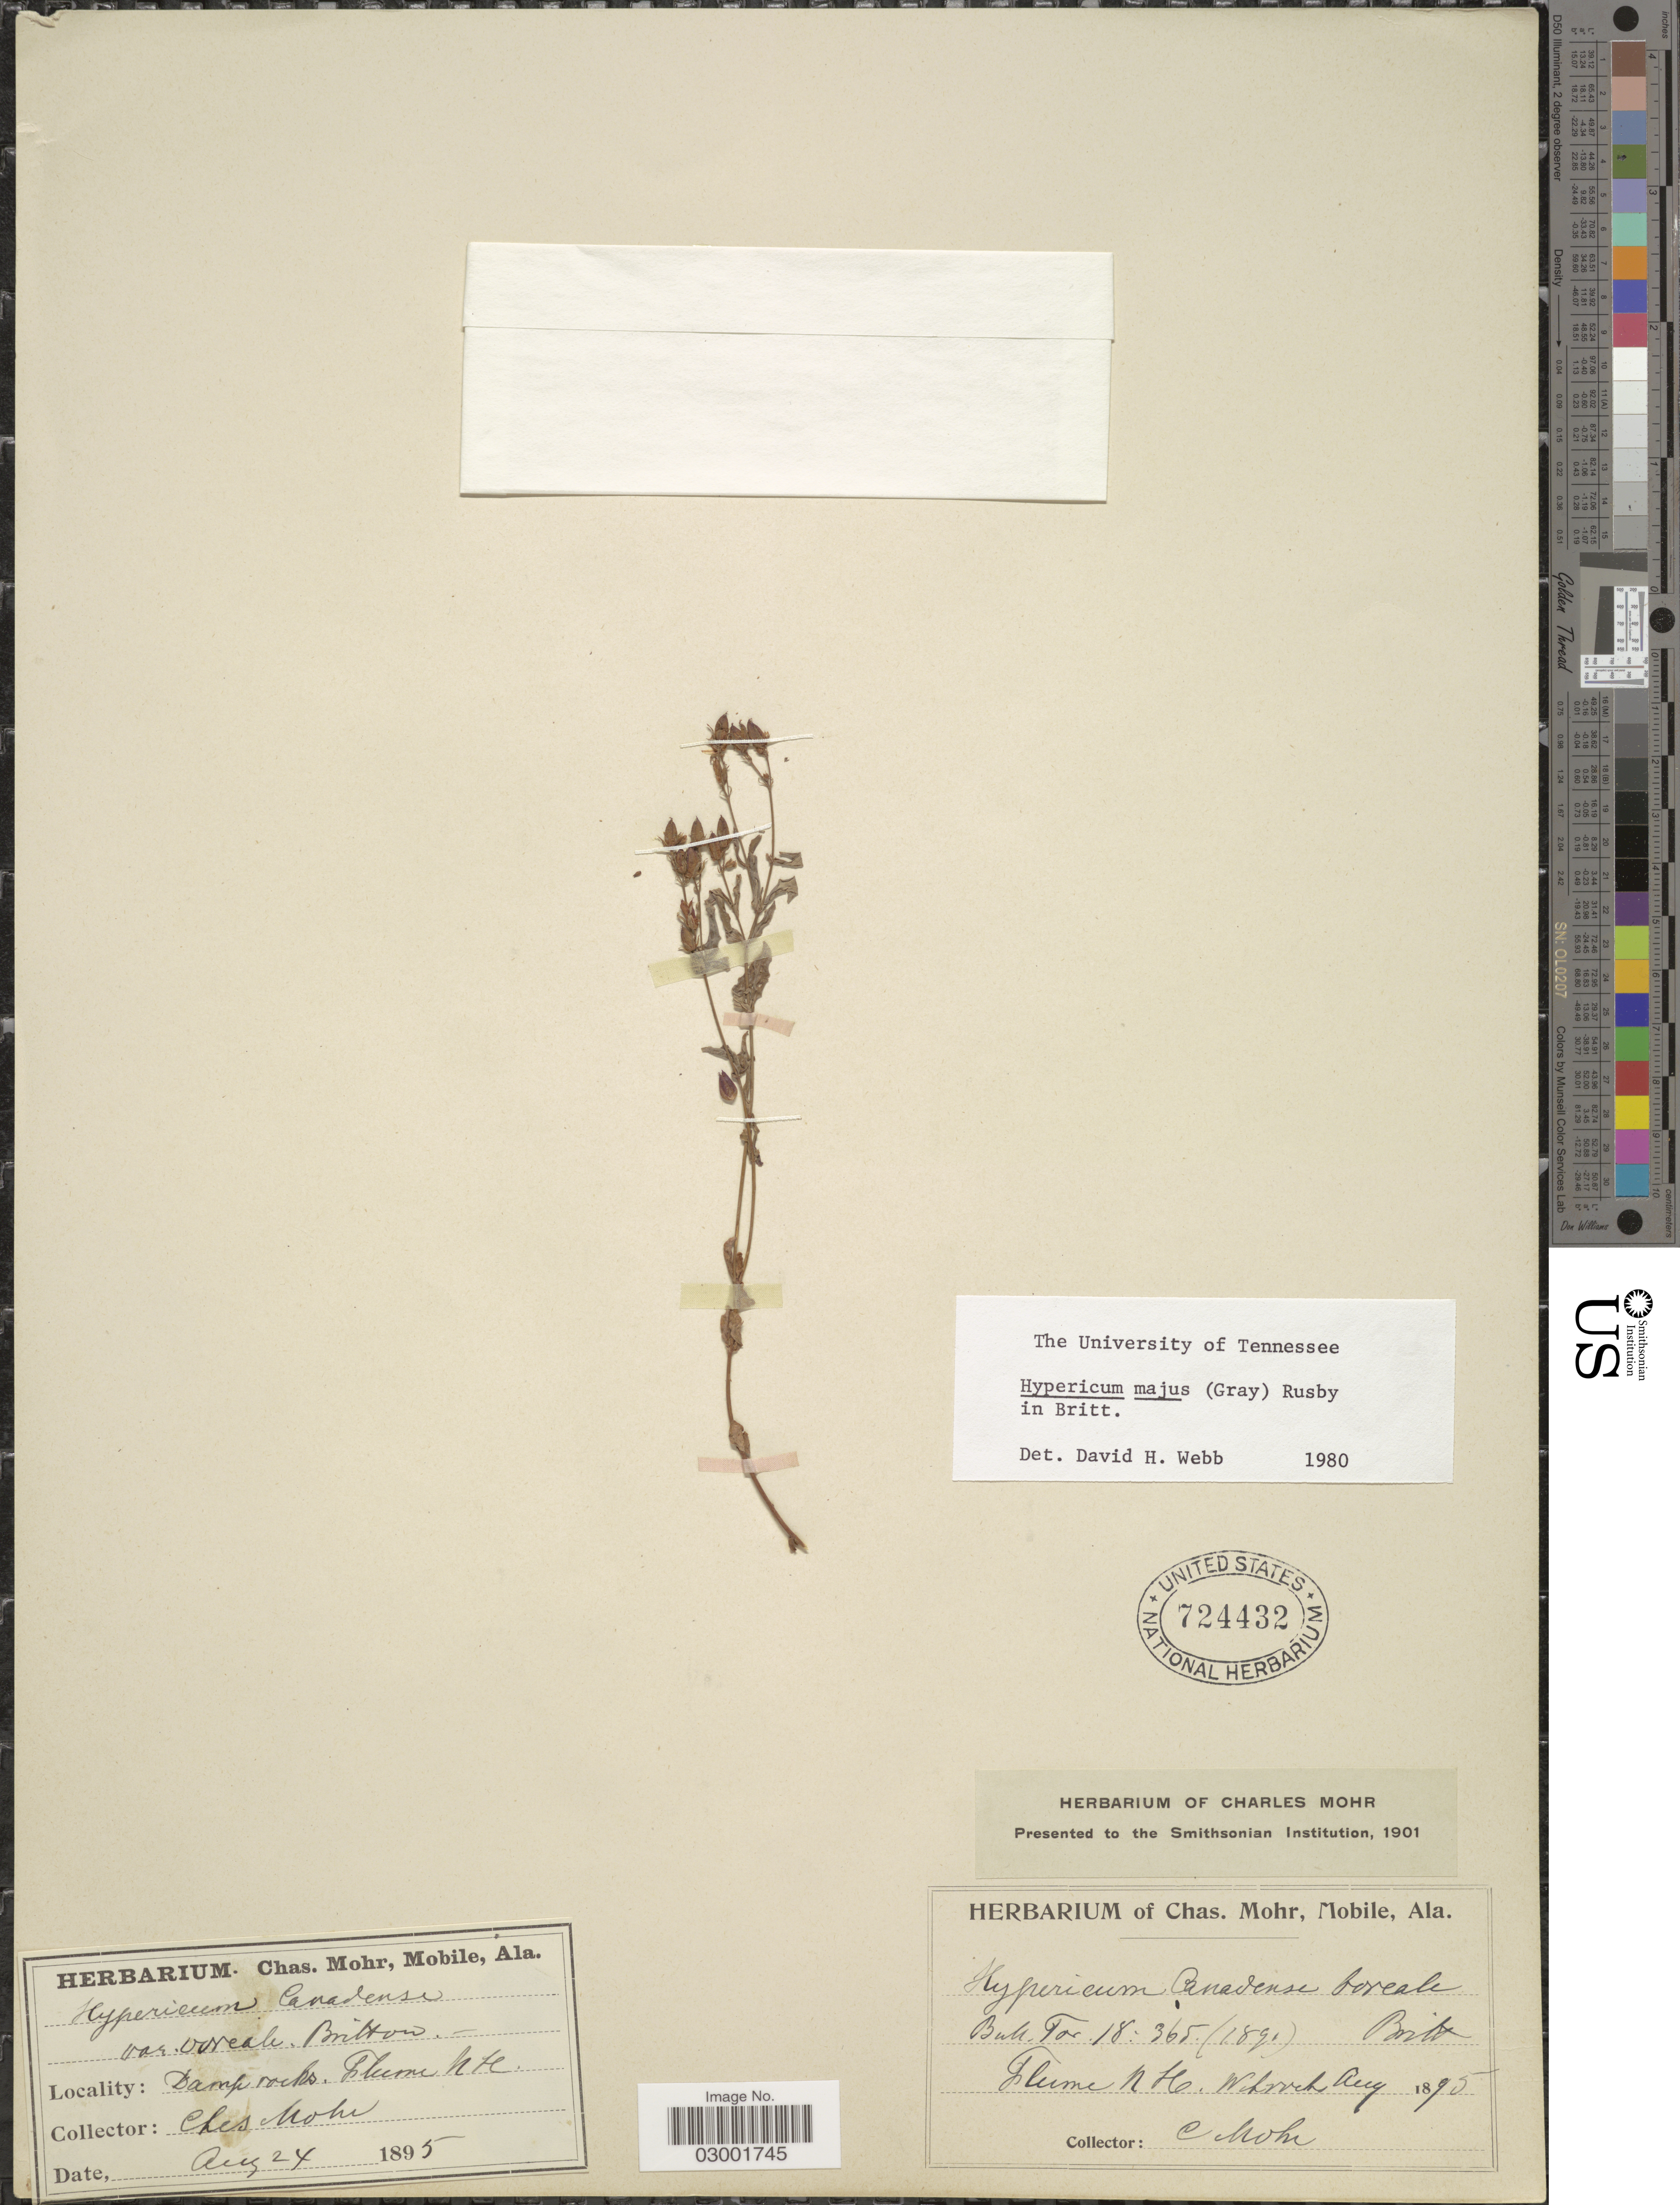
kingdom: Plantae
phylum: Tracheophyta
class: Magnoliopsida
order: Malpighiales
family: Hypericaceae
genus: Hypericum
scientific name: Hypericum majus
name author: (A. Gray) Britton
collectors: C. T. Mohr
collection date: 1895-08-24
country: United States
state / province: New Hampshire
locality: Damp rocks. Flume.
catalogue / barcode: US 724432